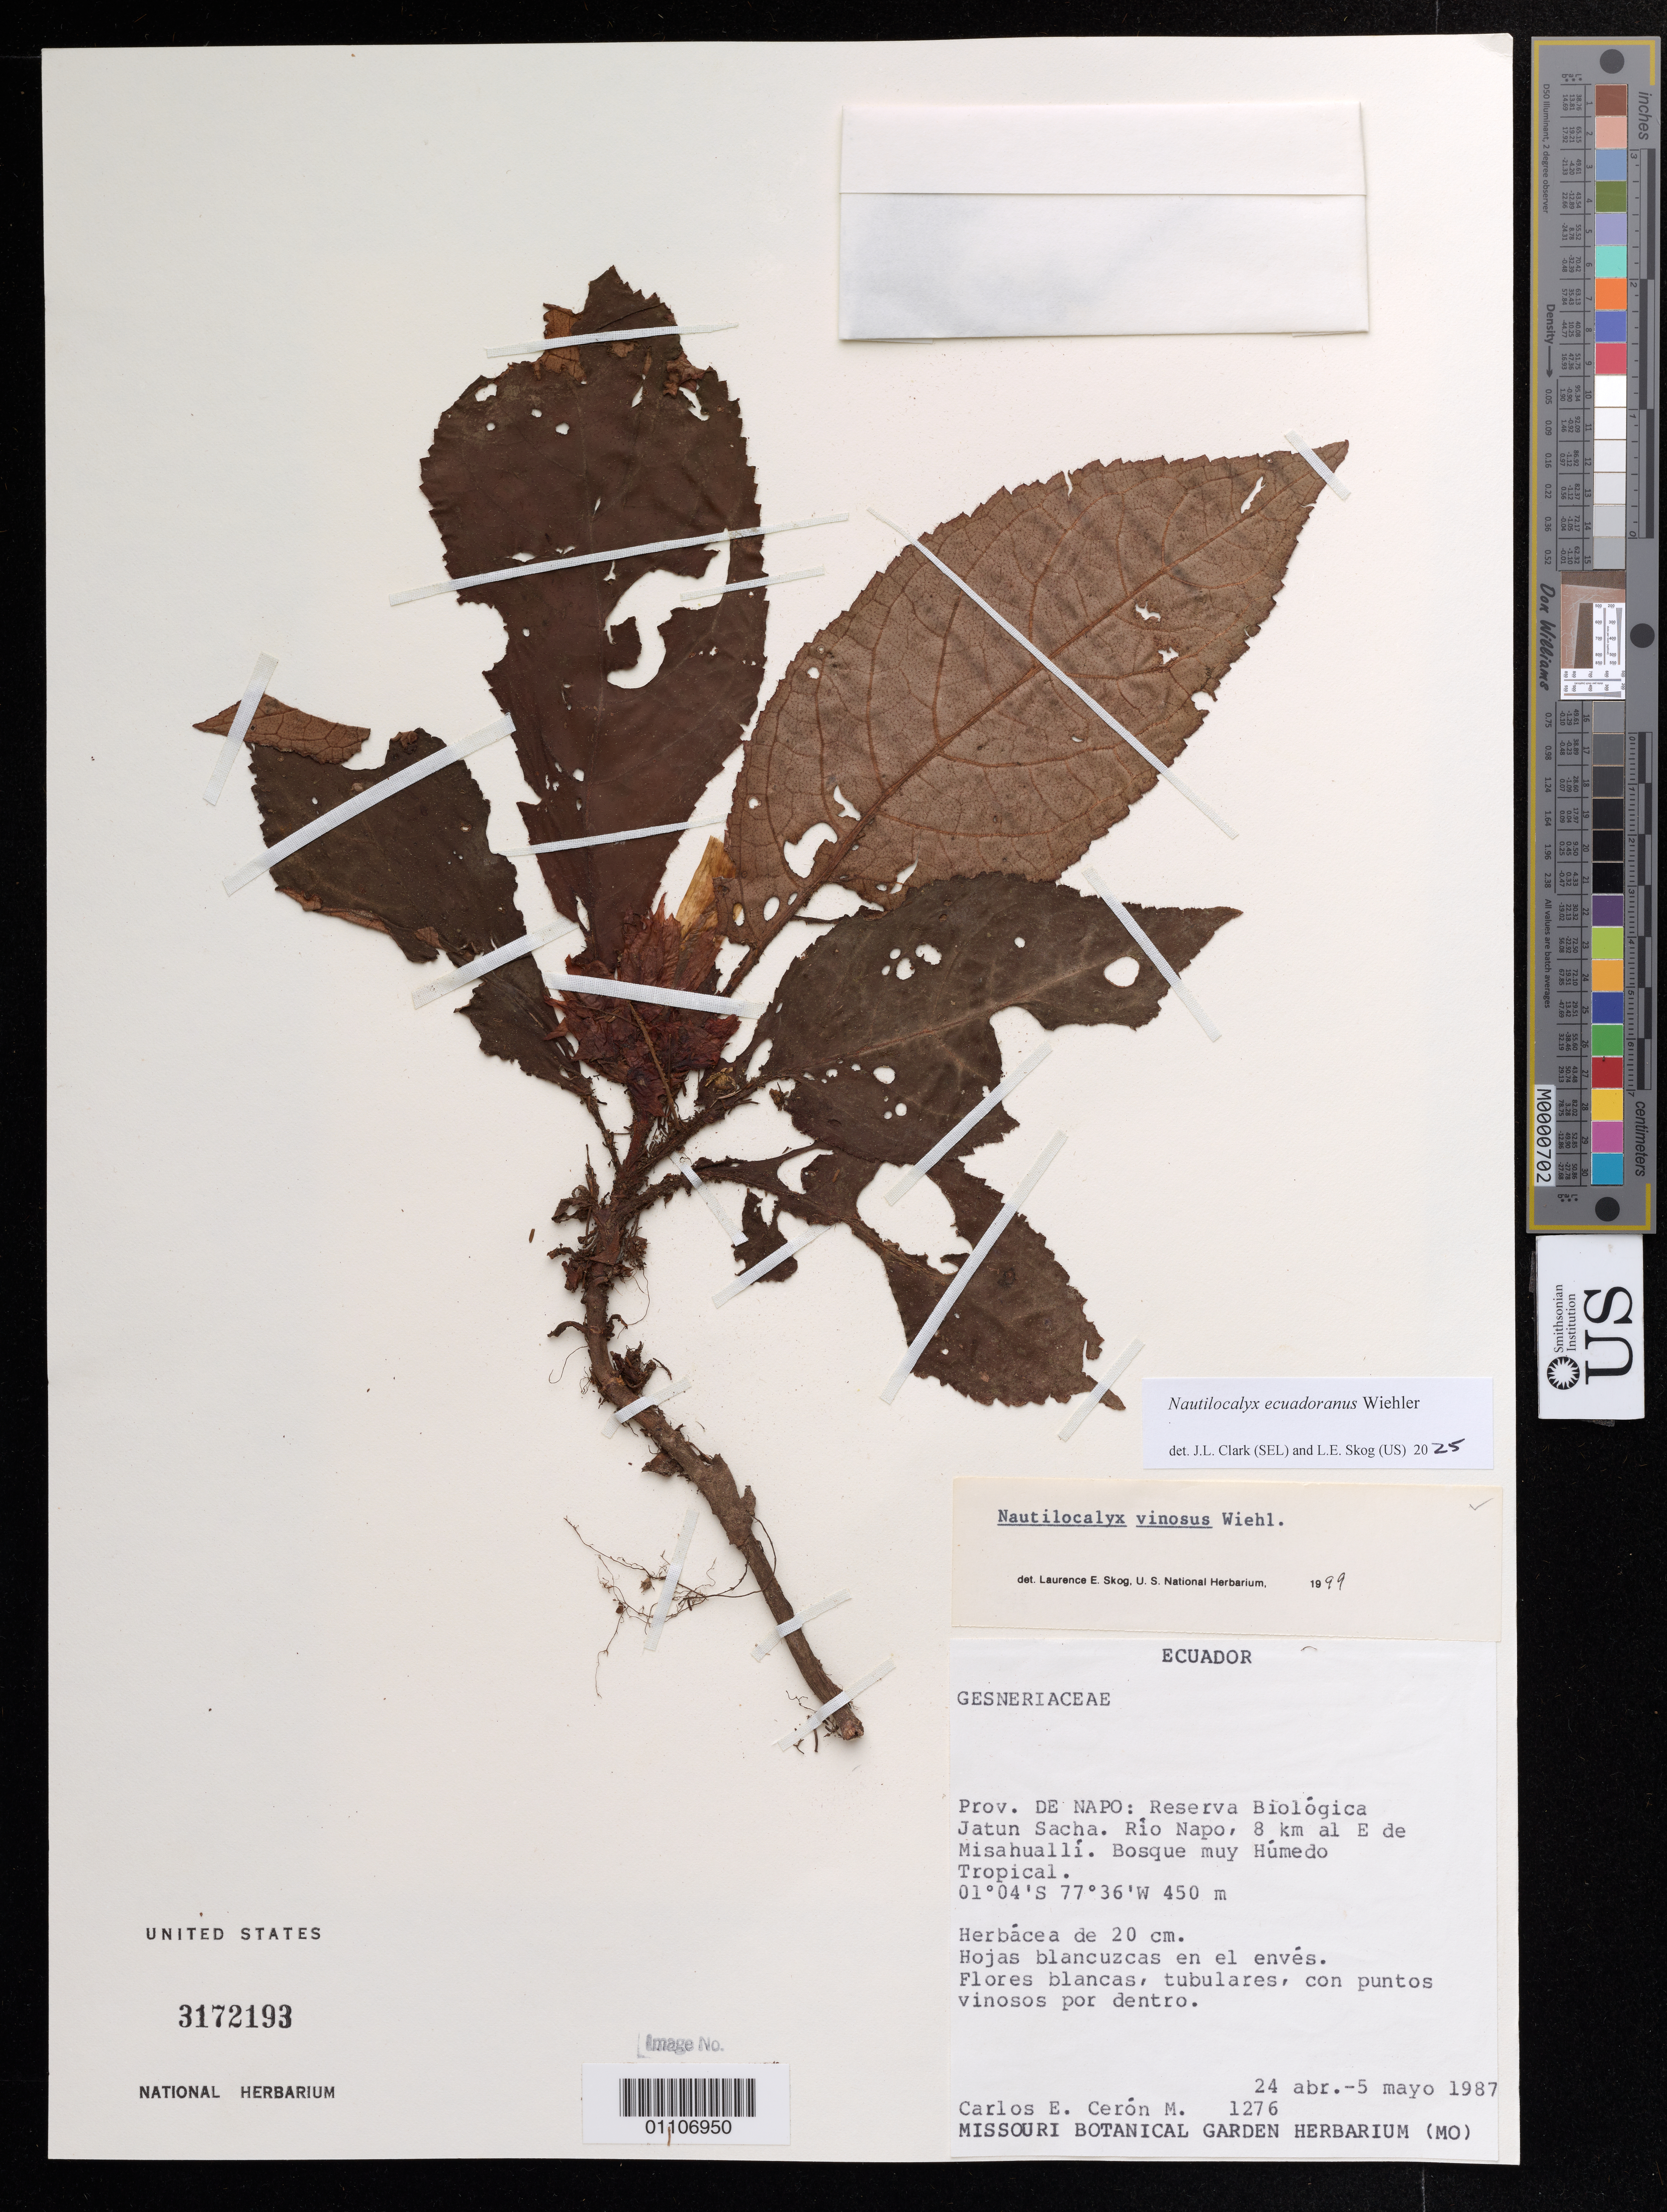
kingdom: Plantae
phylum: Tracheophyta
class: Magnoliopsida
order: Lamiales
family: Gesneriaceae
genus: Nautilocalyx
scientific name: Nautilocalyx ecuadoranus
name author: Wiehler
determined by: Clark, J. L.; Skog, Laurence E.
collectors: C. E. Cerón M.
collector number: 1276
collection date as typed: Apr-May 1987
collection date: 1987-04/1987-05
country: Ecuador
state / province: Napo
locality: Reserva Biológica Jatun Sacha, Río Napo, 8 km al E de Misahuallí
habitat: Bosque muy húmedo tropical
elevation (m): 450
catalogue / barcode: US 3172193